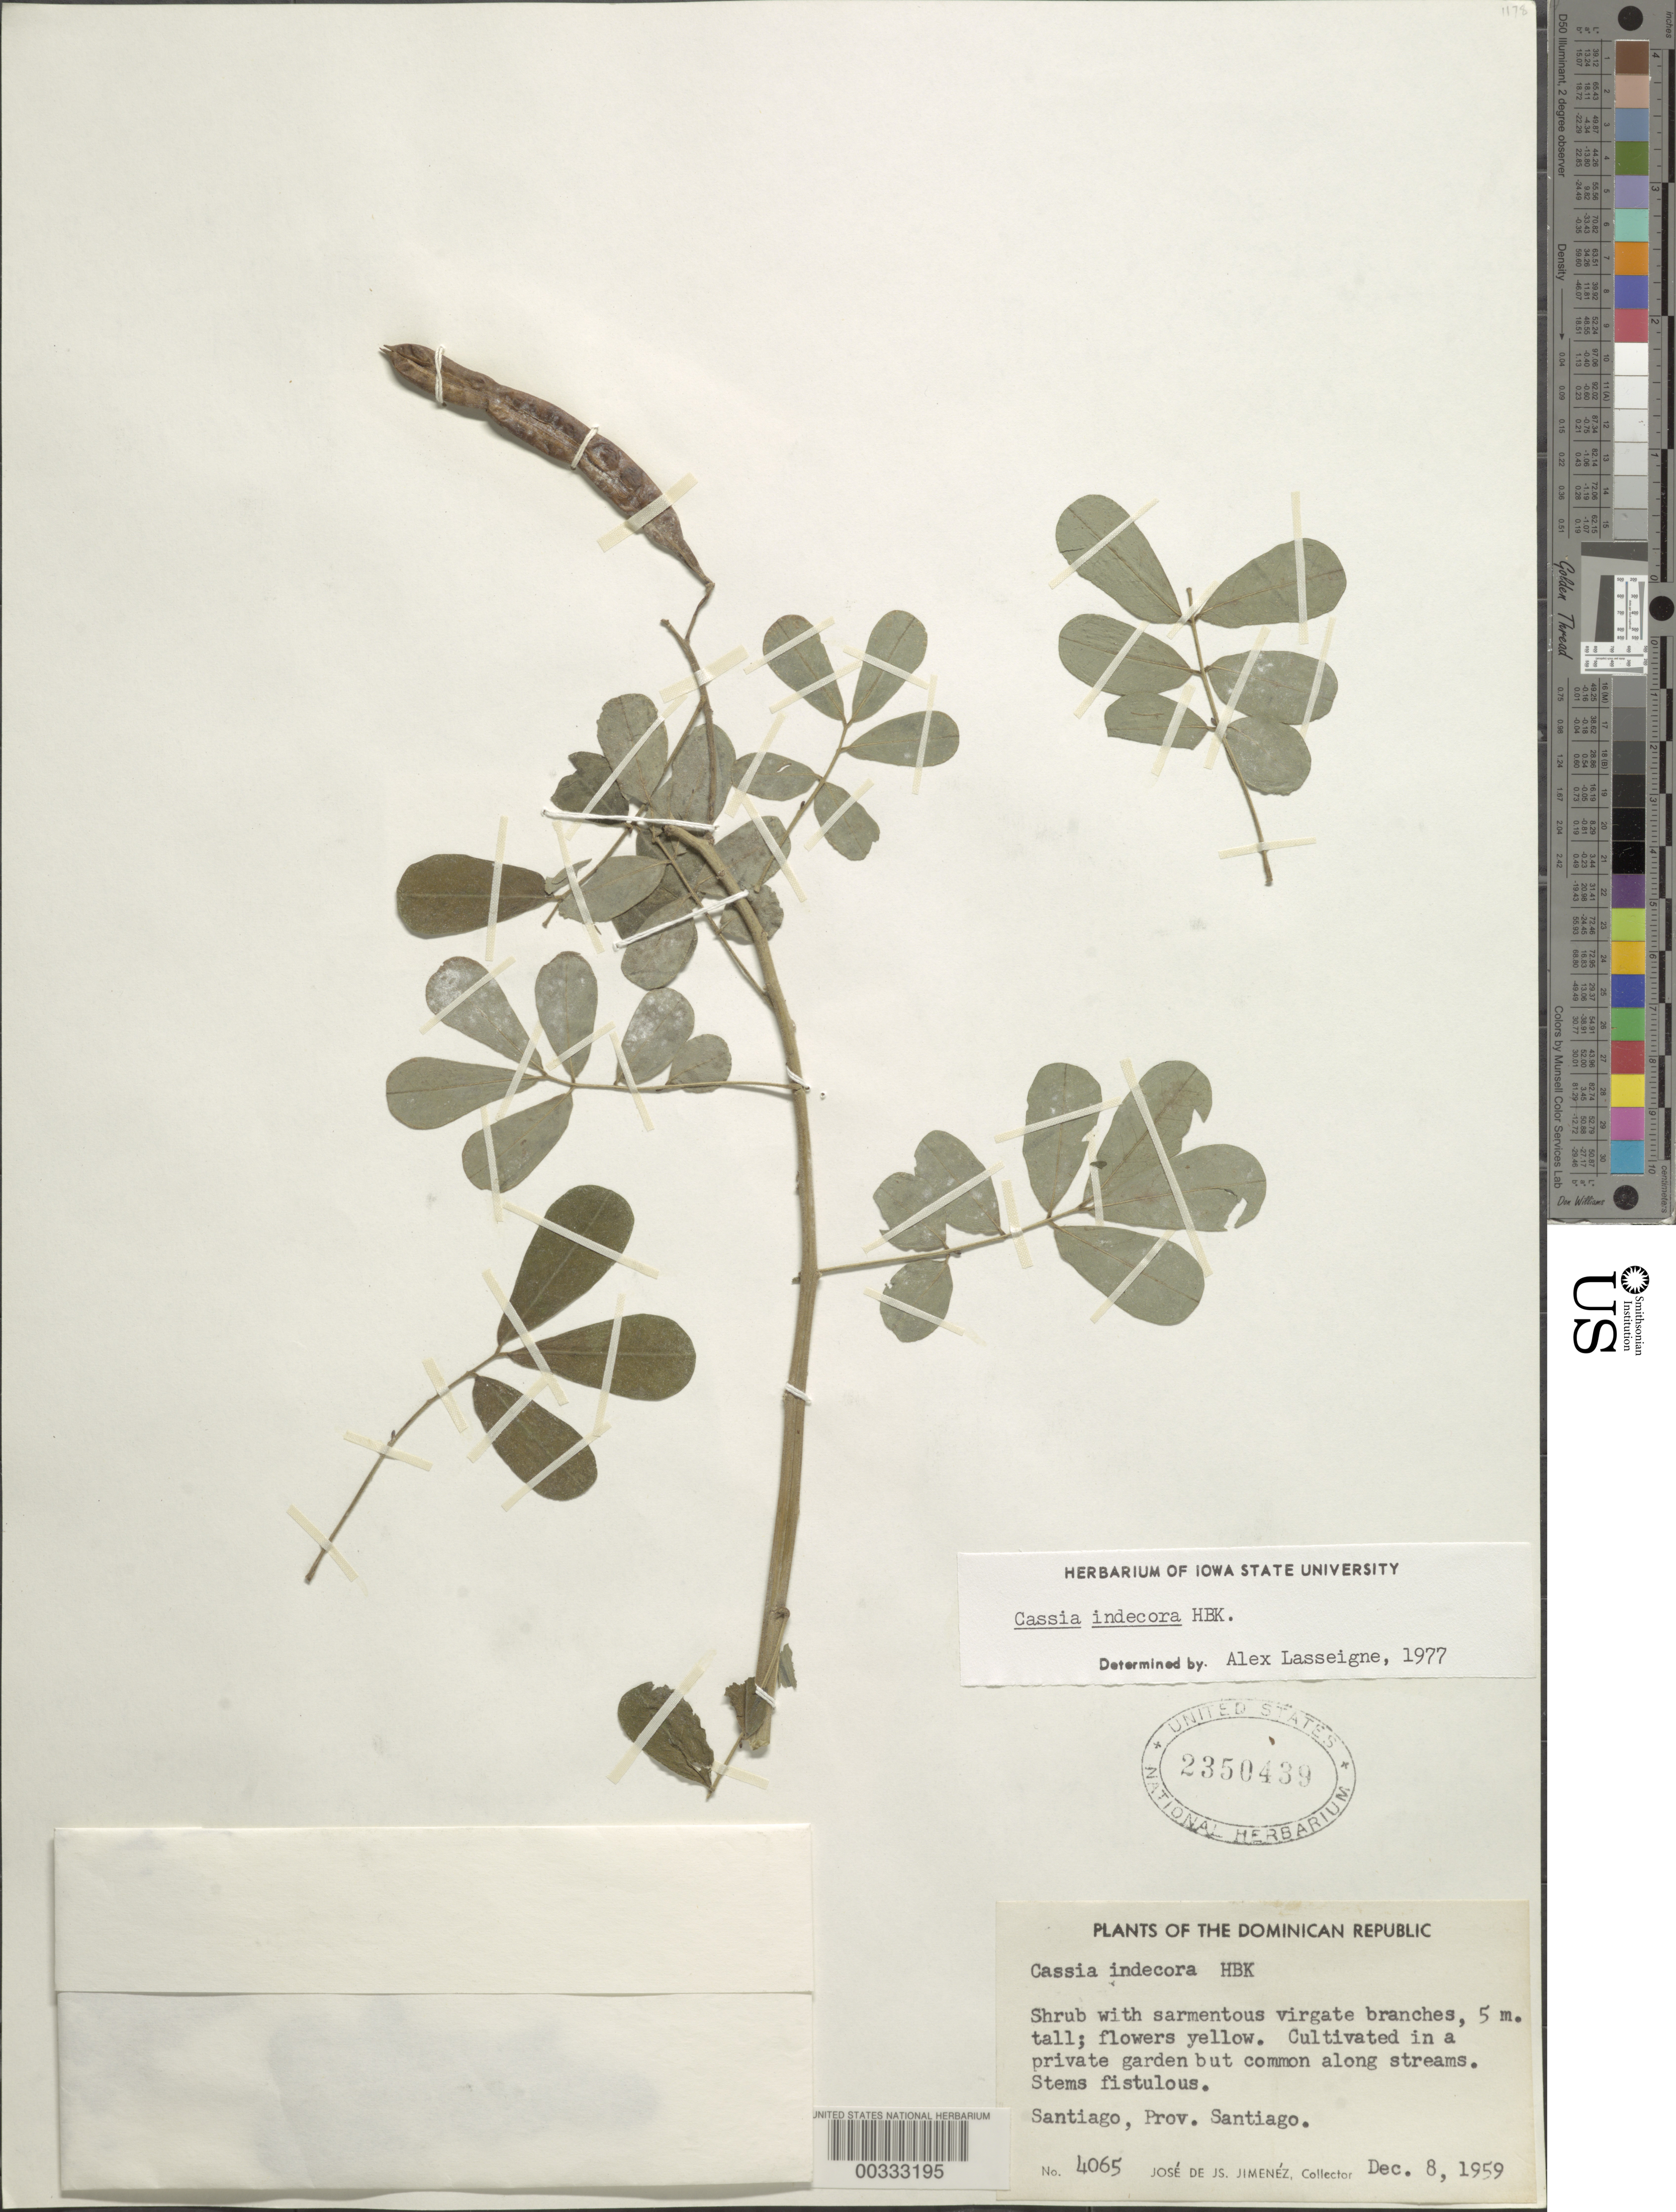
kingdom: Plantae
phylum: Tracheophyta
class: Magnoliopsida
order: Fabales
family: Fabaceae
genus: Senna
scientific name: Senna pendula var. advena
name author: (Vogel) H.S. Irwin & Barneby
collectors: J. J. Jiménez Almonte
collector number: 4065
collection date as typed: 08 Dec 1959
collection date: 1959-12-08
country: Dominican Republic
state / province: Santiago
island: Hispaniola Island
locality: Santiago, private garden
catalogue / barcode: US 2350439